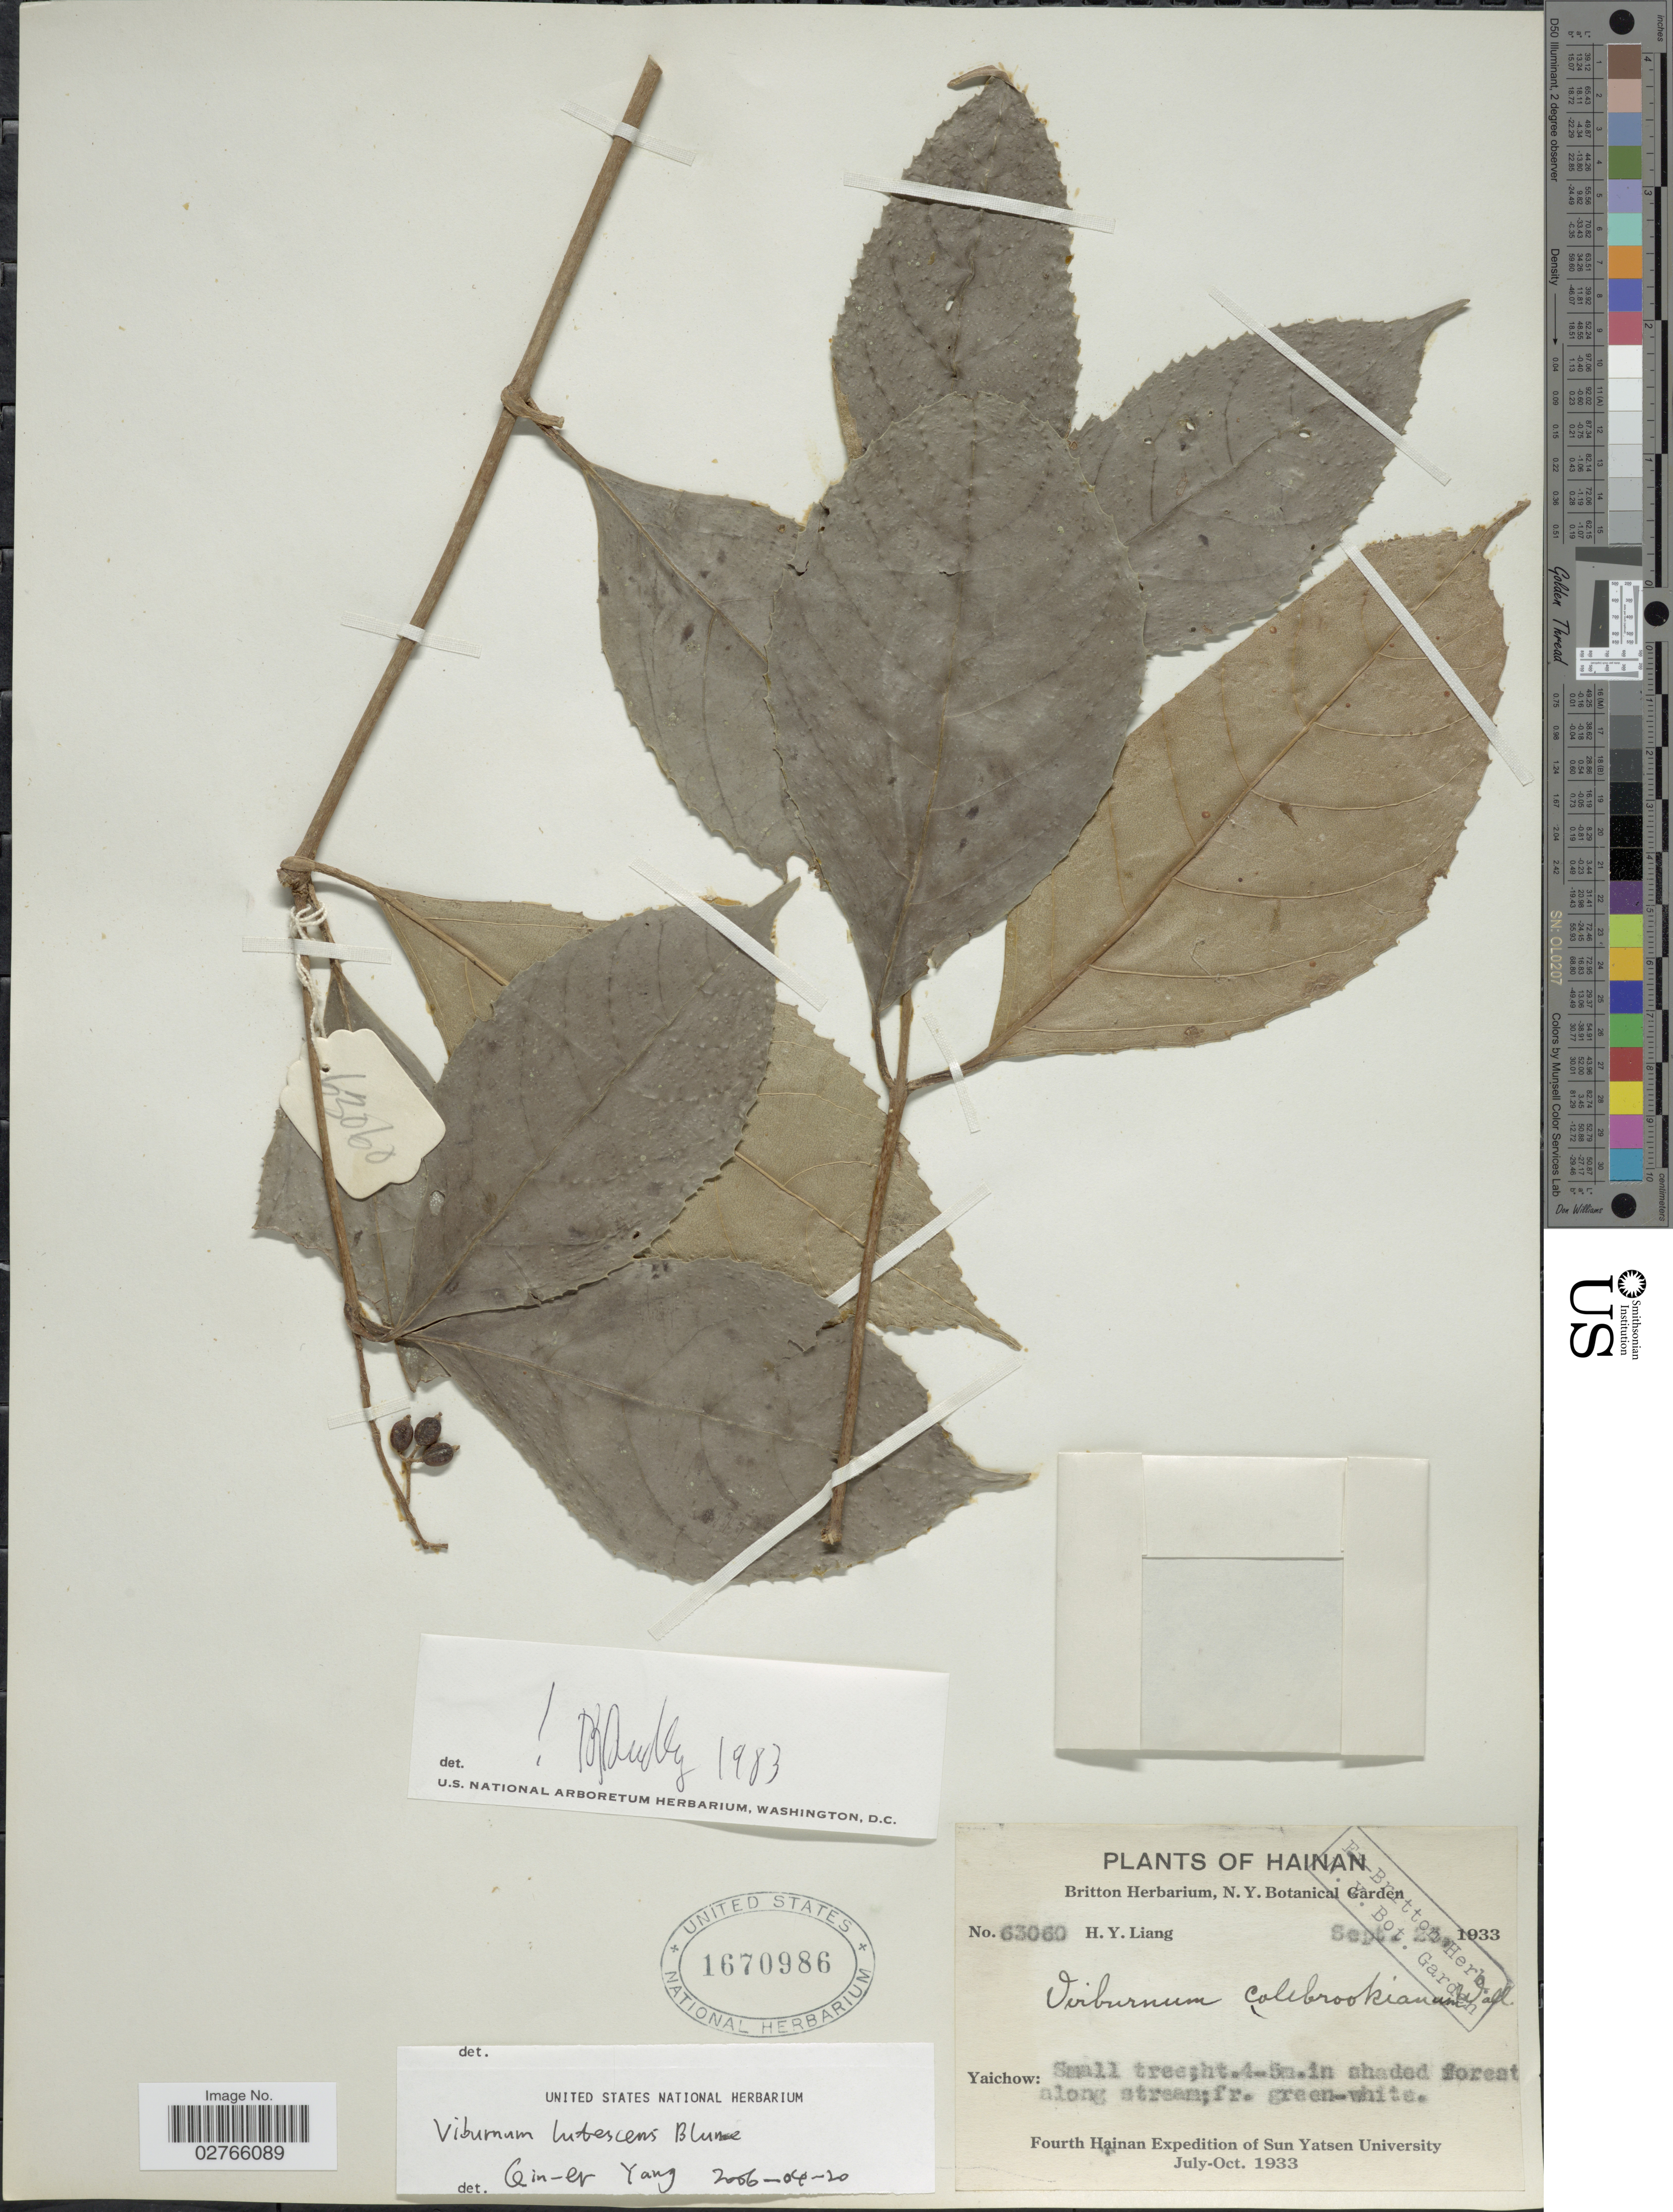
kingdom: Plantae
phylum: Tracheophyta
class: Magnoliopsida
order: Dipsacales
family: Viburnaceae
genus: Viburnum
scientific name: Viburnum lutescens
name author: Blume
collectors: H. Y. Liang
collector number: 63060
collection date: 1933-09-23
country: China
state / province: Hainan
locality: Yaichow.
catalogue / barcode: US 1670986